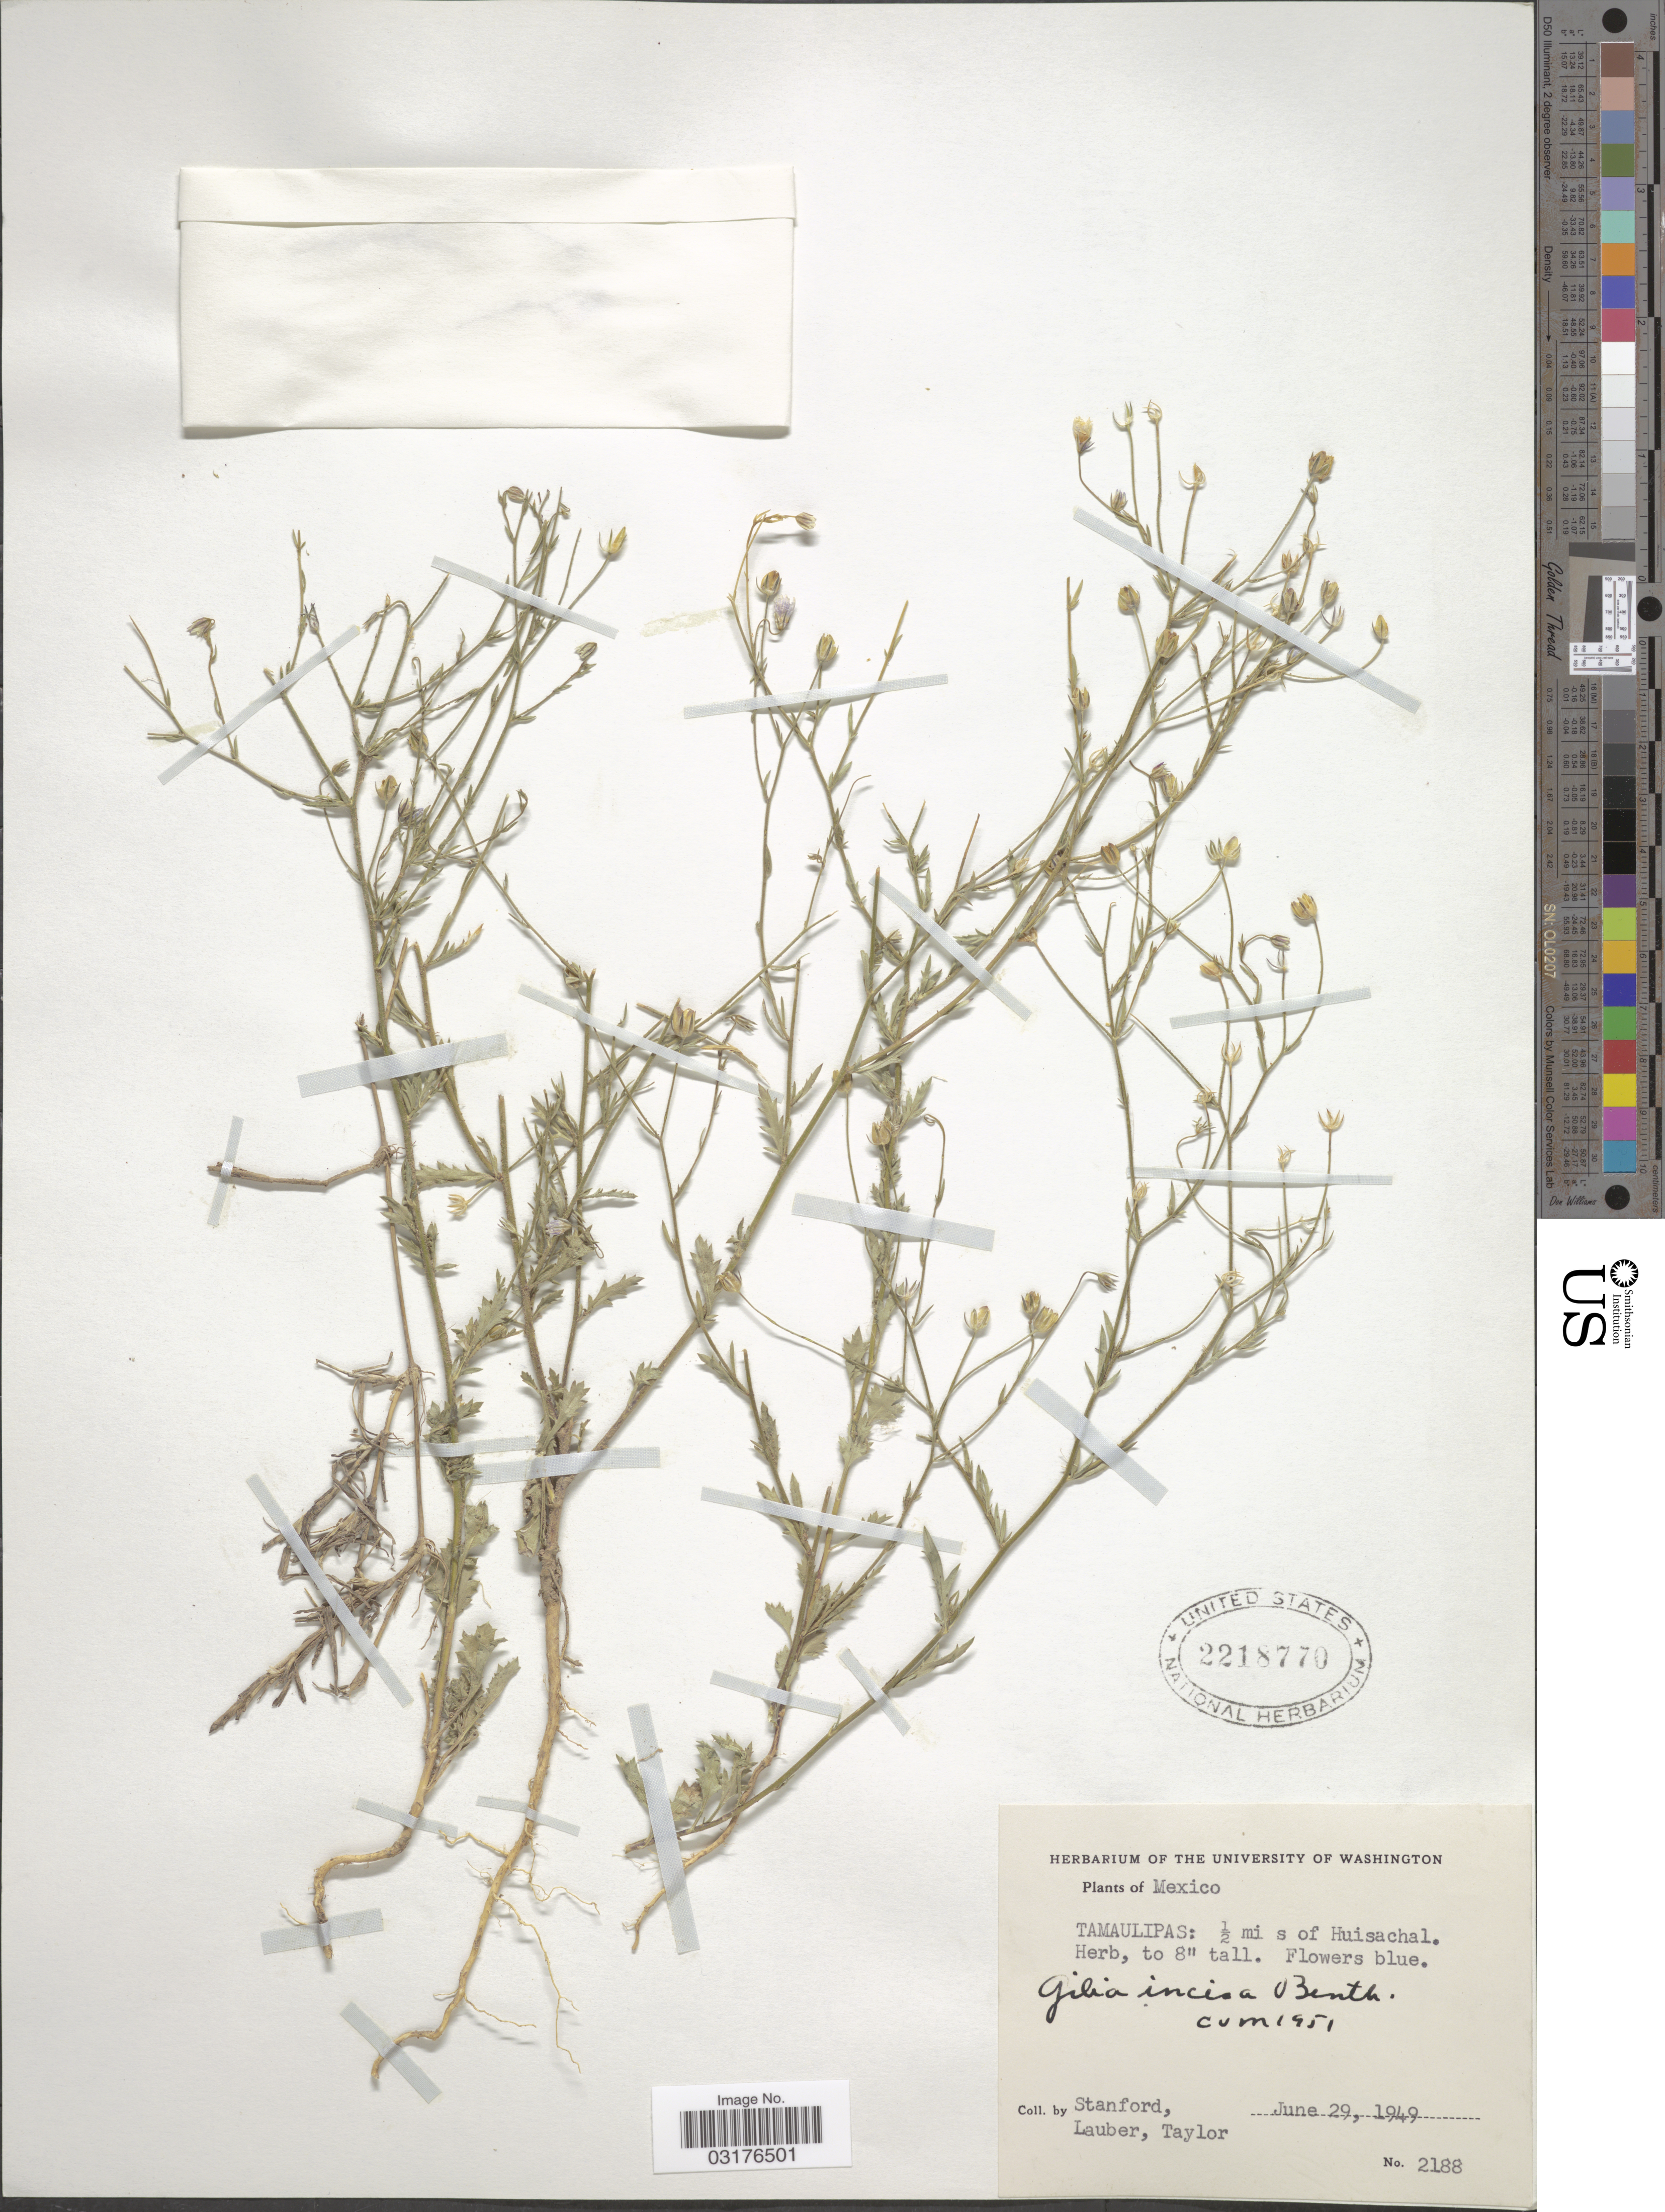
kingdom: Plantae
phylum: Tracheophyta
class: Magnoliopsida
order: Ericales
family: Polemoniaceae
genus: Giliastrum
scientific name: Giliastrum incisum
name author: (Benth.) J.M. Porter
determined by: Strong, Mark T., (BOT), Smithsonian Institution - National Museum of Natural History (UNITED STATES)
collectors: -. Stanford, -. Lauber & -. Taylor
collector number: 2188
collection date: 1949-06-29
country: Mexico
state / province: Tamaulipas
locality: ½ mi s of Huisachal.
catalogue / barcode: US 2218770